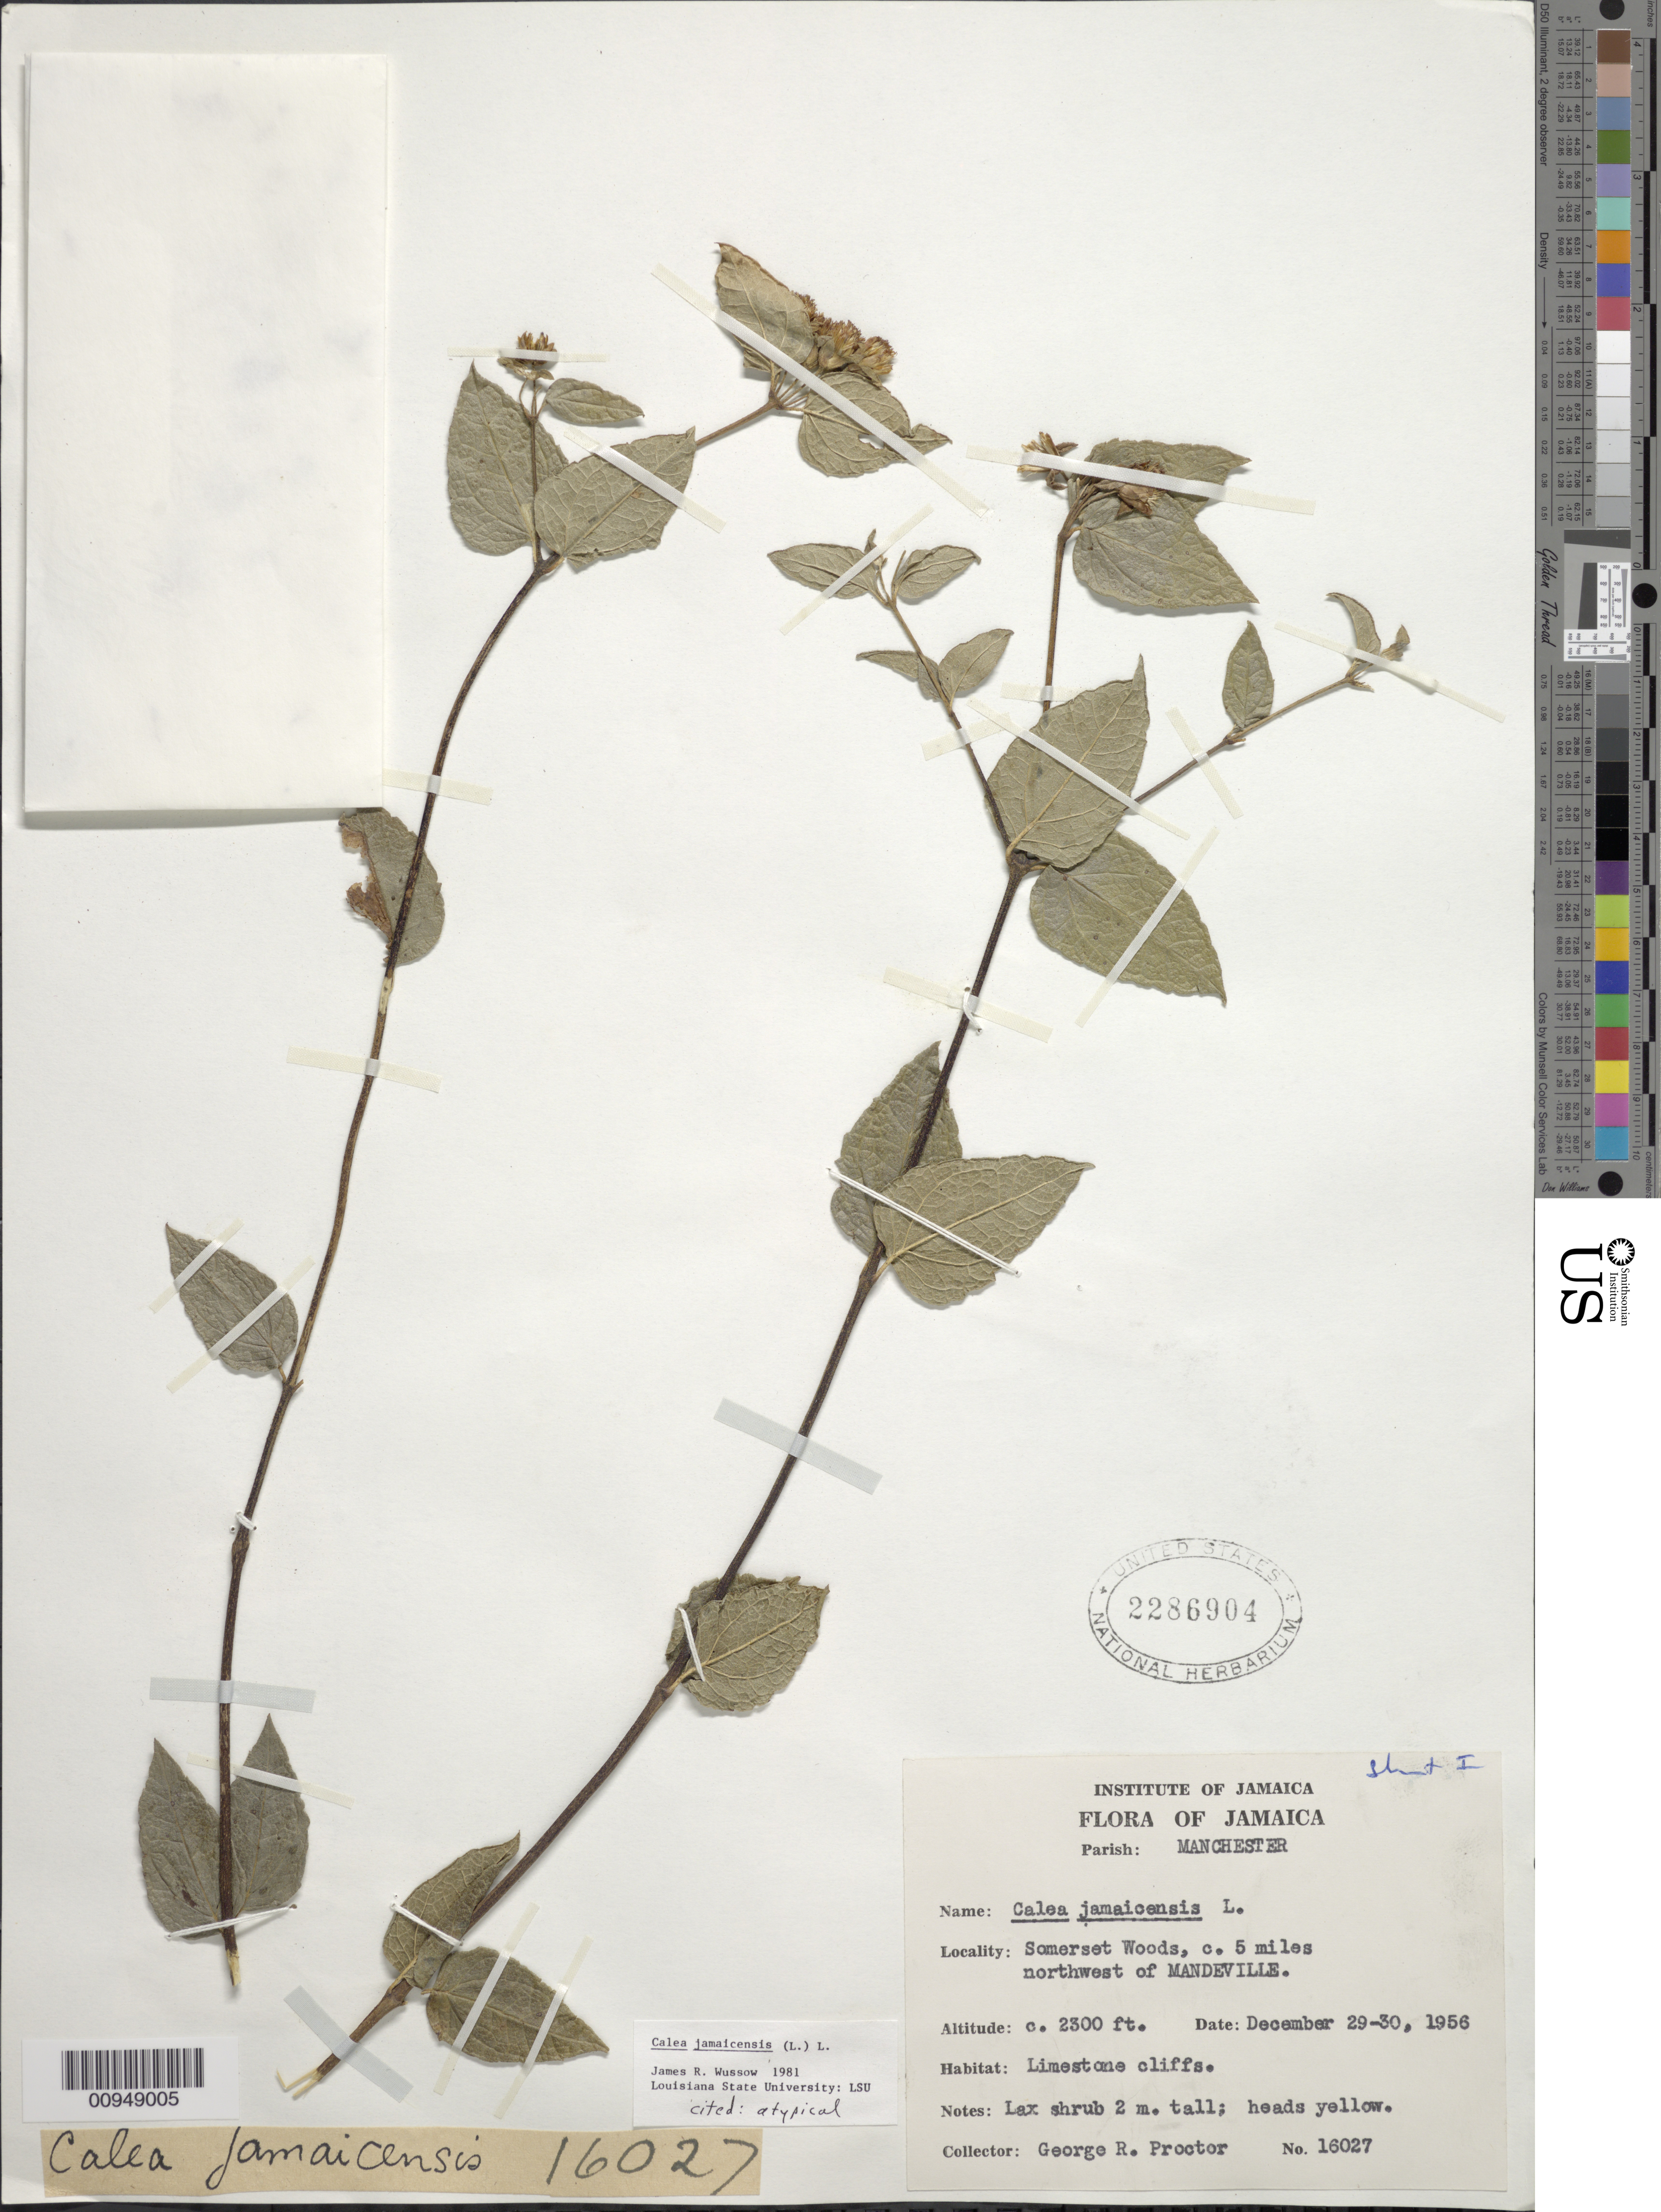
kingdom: Plantae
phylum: Tracheophyta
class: Magnoliopsida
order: Asterales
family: Asteraceae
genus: Calea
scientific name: Calea jamaicensis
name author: (L.) L.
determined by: Wussow, J. R.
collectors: G. R. Proctor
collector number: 16027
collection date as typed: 29 Dec 1956 to 30 Dec 1956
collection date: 1956-12-29/1956-12-30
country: Jamaica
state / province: Manchester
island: Jamaica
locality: Cliffs, Somerset Woods, c. 5 mi NW of Mandeville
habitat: Limestone cliffs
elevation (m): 701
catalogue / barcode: US 2286904